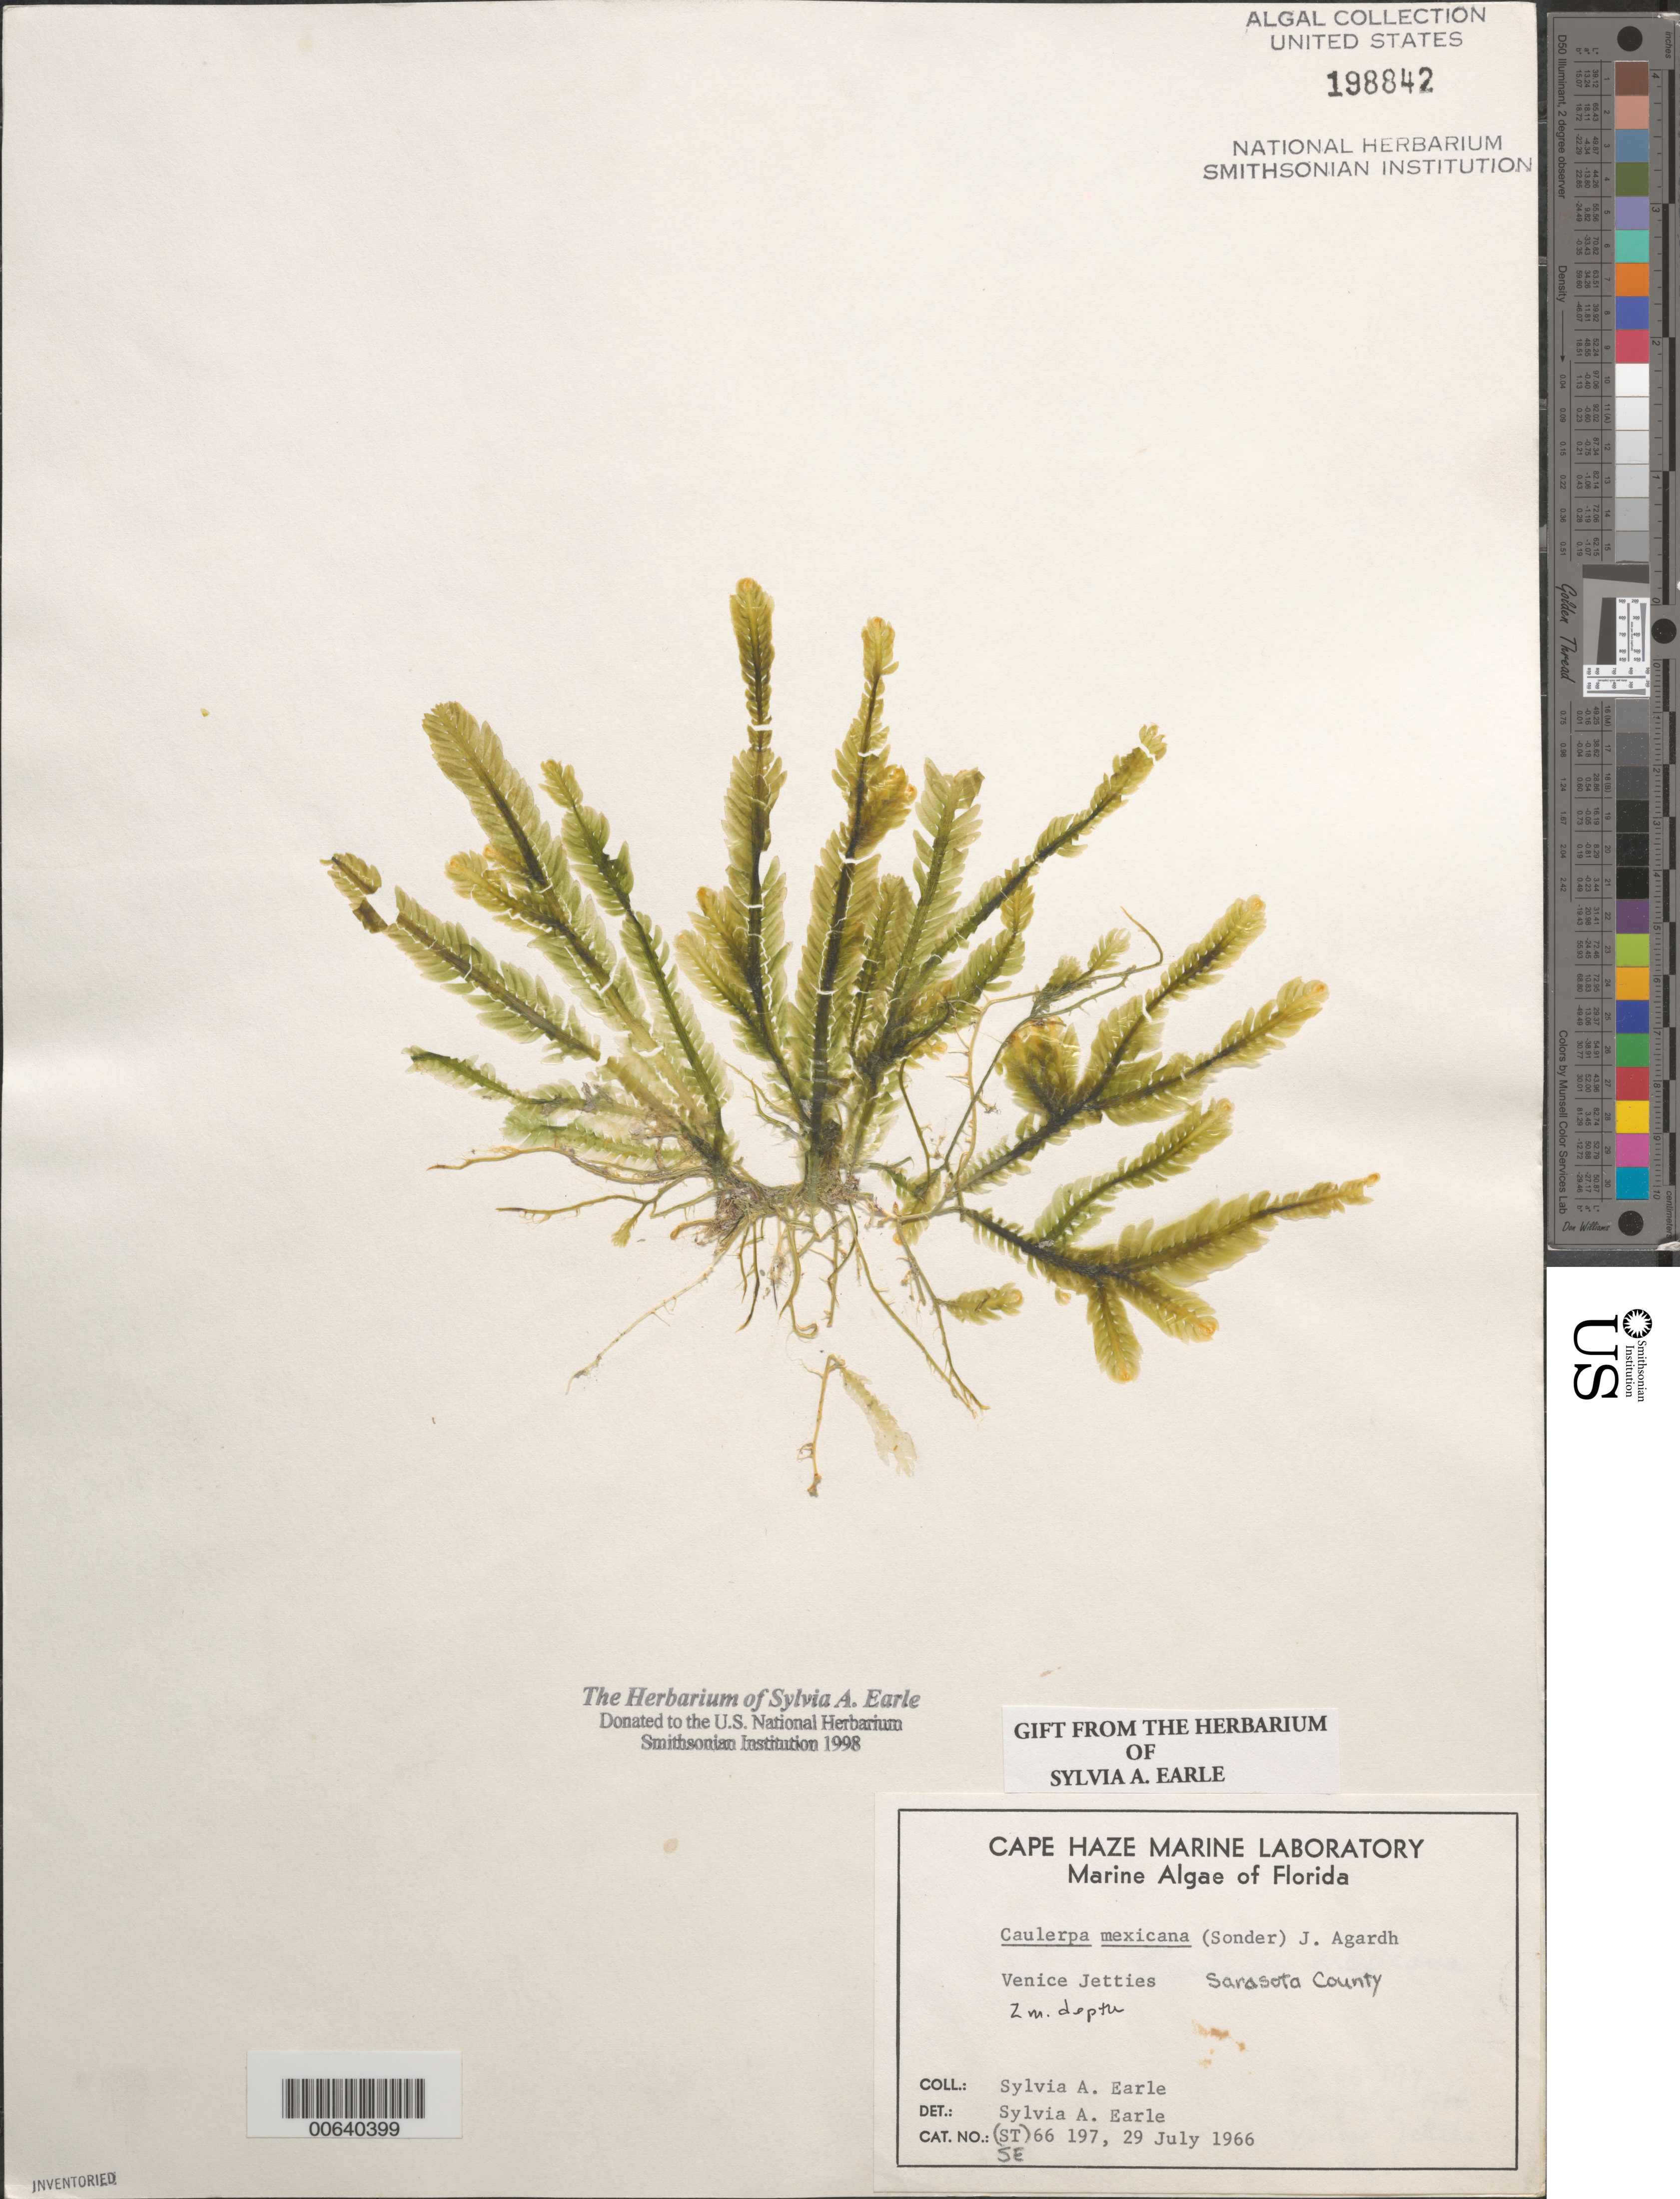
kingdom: Plantae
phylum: Chlorophyta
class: Ulvophyceae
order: Bryopsidales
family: Caulerpaceae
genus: Caulerpa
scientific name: Caulerpa mexicana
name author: Sond. ex Kütz.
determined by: Earle, S. A.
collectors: S. A. Earle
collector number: Se 66197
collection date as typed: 29 Jul 1966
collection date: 1966-07-29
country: United States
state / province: Florida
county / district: Sarasota County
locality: Venice jetties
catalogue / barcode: US 198842